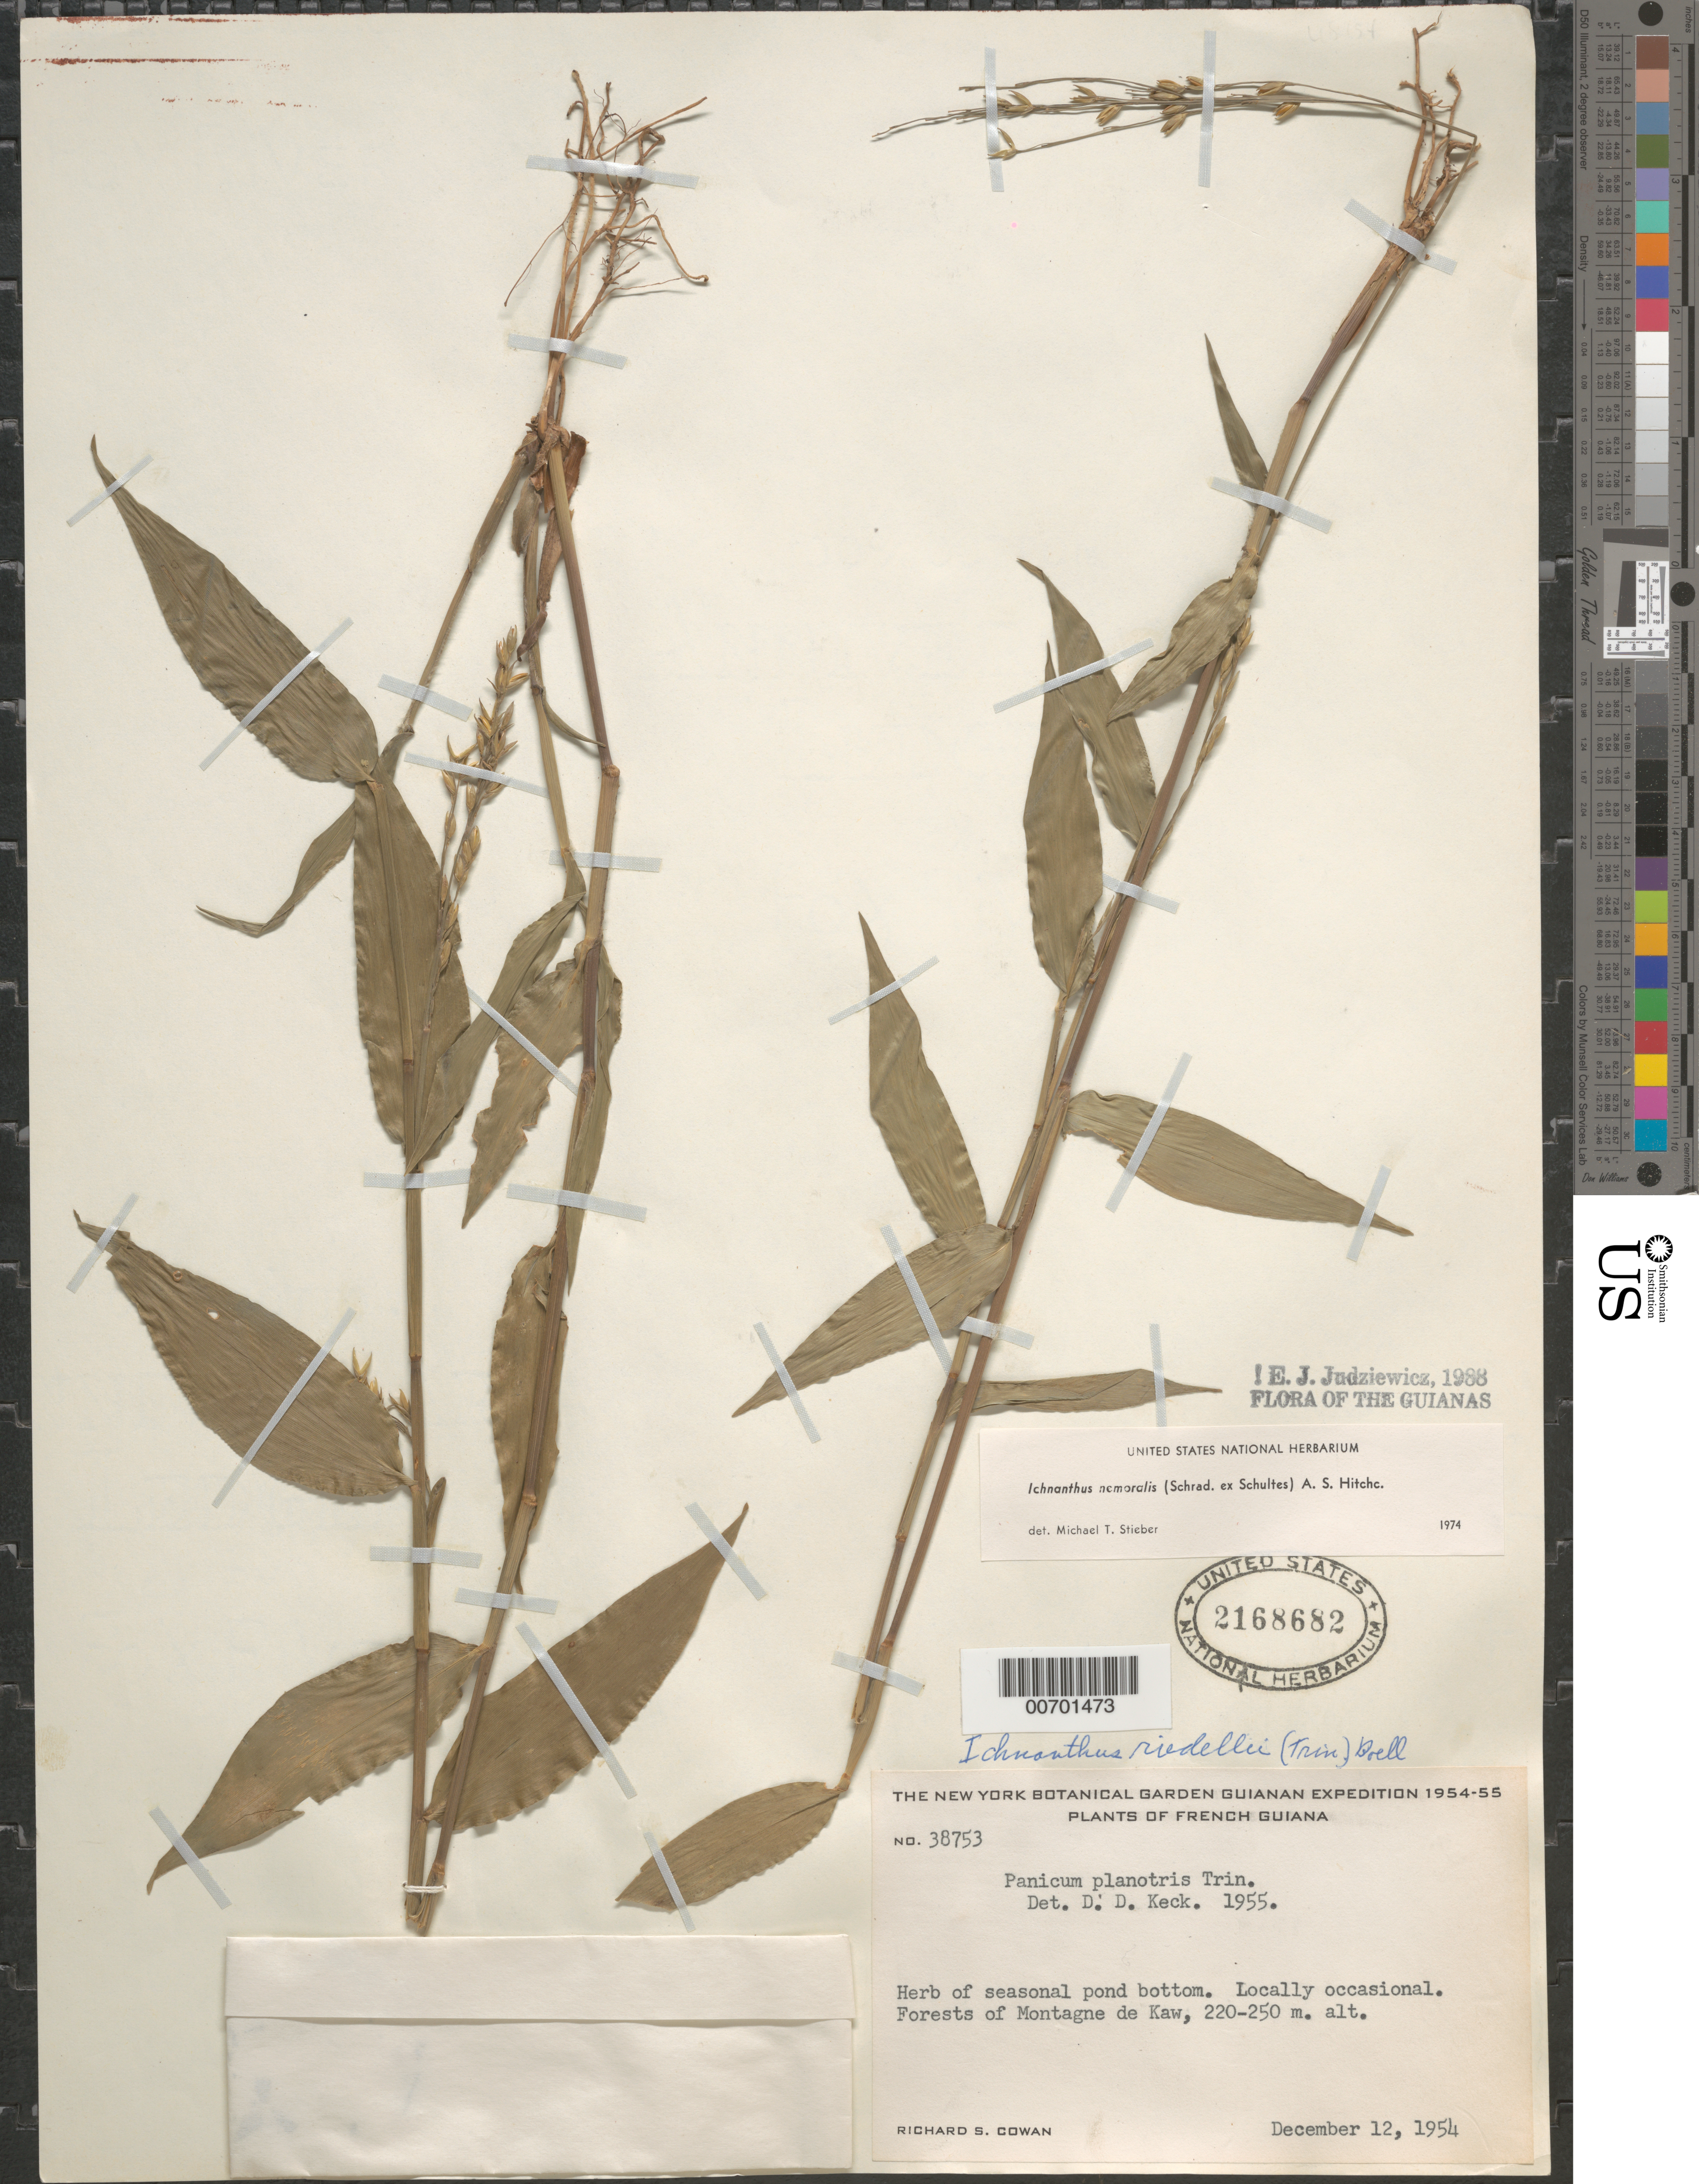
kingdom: Plantae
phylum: Tracheophyta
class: Liliopsida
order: Poales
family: Poaceae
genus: Ichnanthus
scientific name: Ichnanthus nemoralis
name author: (Schrad.) Hitchc. & Chase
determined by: Stieber, M. T.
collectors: R. S. Cowan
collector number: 38753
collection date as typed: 12-Dec-54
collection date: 1954-12-12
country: French Guiana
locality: Montagne de Kaw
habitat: Forests, seasonal pond bottom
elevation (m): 220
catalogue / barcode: US 2168682